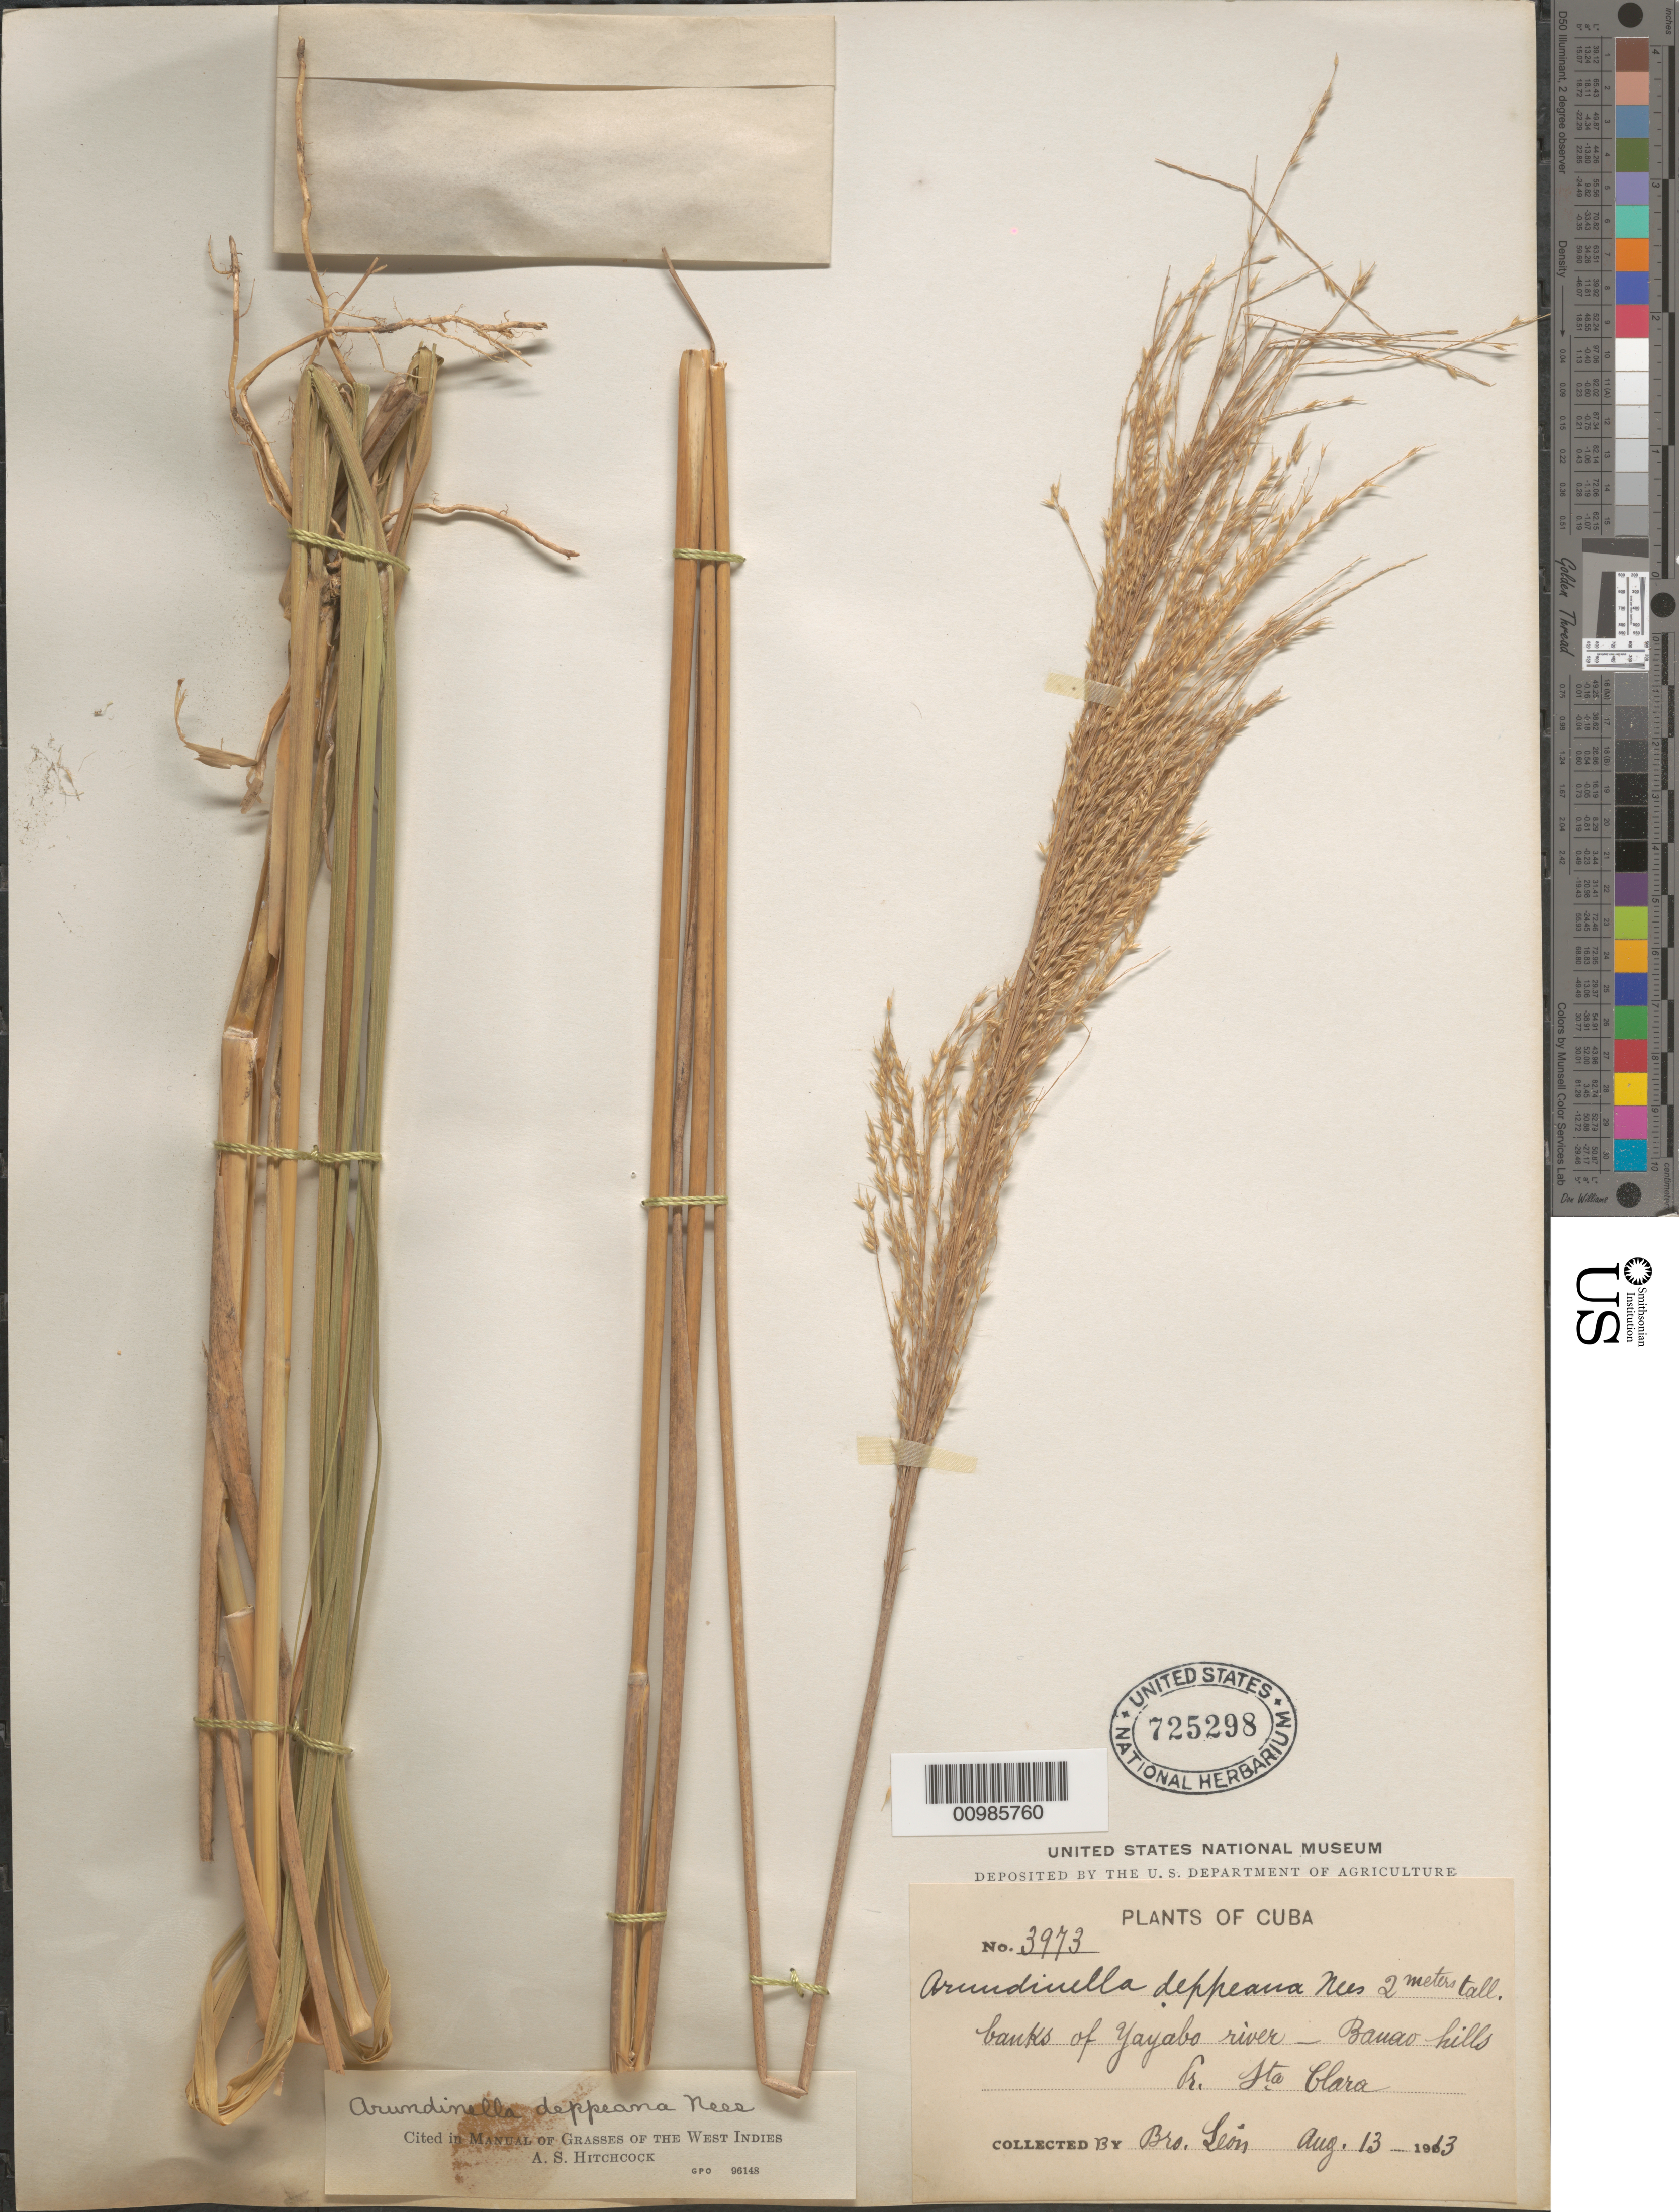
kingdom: Plantae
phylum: Tracheophyta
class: Liliopsida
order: Poales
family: Poaceae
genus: Arundinella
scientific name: Arundinella deppeana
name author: Nees ex Steud.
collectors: Bro. León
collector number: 3973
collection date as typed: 13 Aug 1913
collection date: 1913-08-13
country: Cuba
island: Cuba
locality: banks of yayabo river, Banao Hills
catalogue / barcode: US 725298